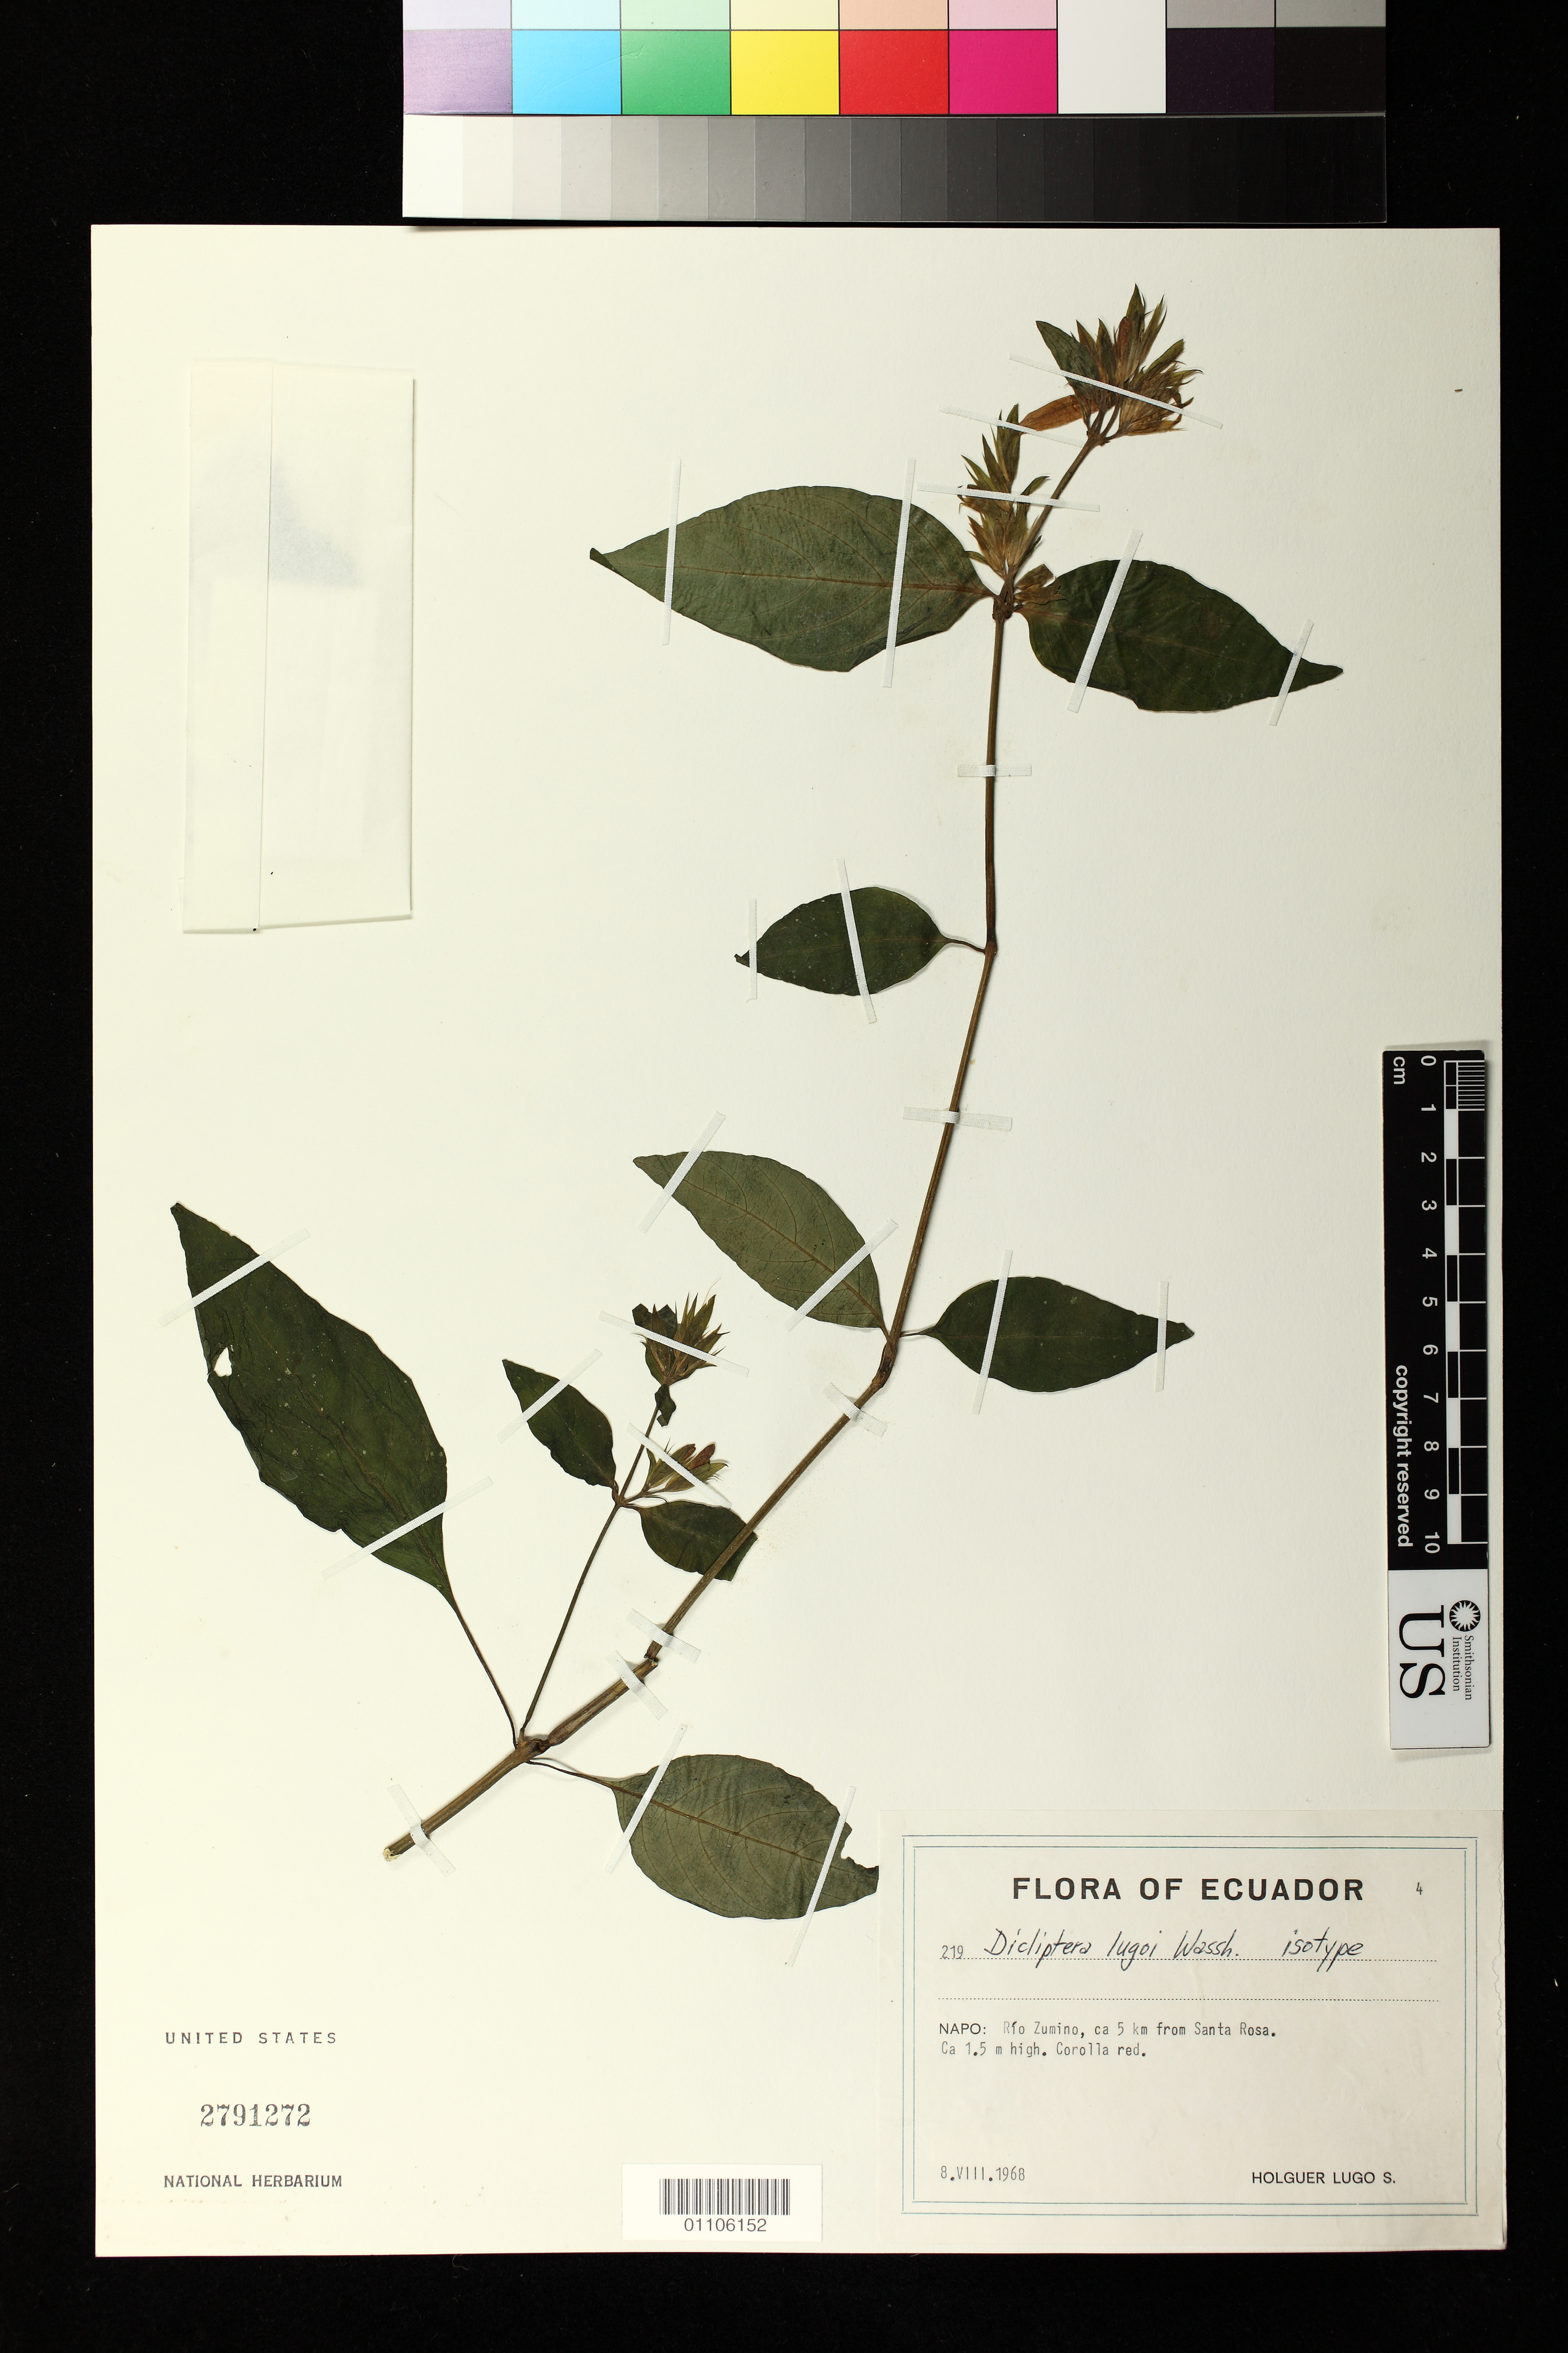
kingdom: Plantae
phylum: Tracheophyta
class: Magnoliopsida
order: Lamiales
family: Acanthaceae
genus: Dicliptera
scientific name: Dicliptera lugoi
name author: Wassh.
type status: Isotype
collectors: H. Lugo S.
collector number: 219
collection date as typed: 08 Aug 1968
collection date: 1968-08-08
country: Ecuador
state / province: Napo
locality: Rio Zumino, ca 5 km from Santa Rosa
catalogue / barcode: US 2791272